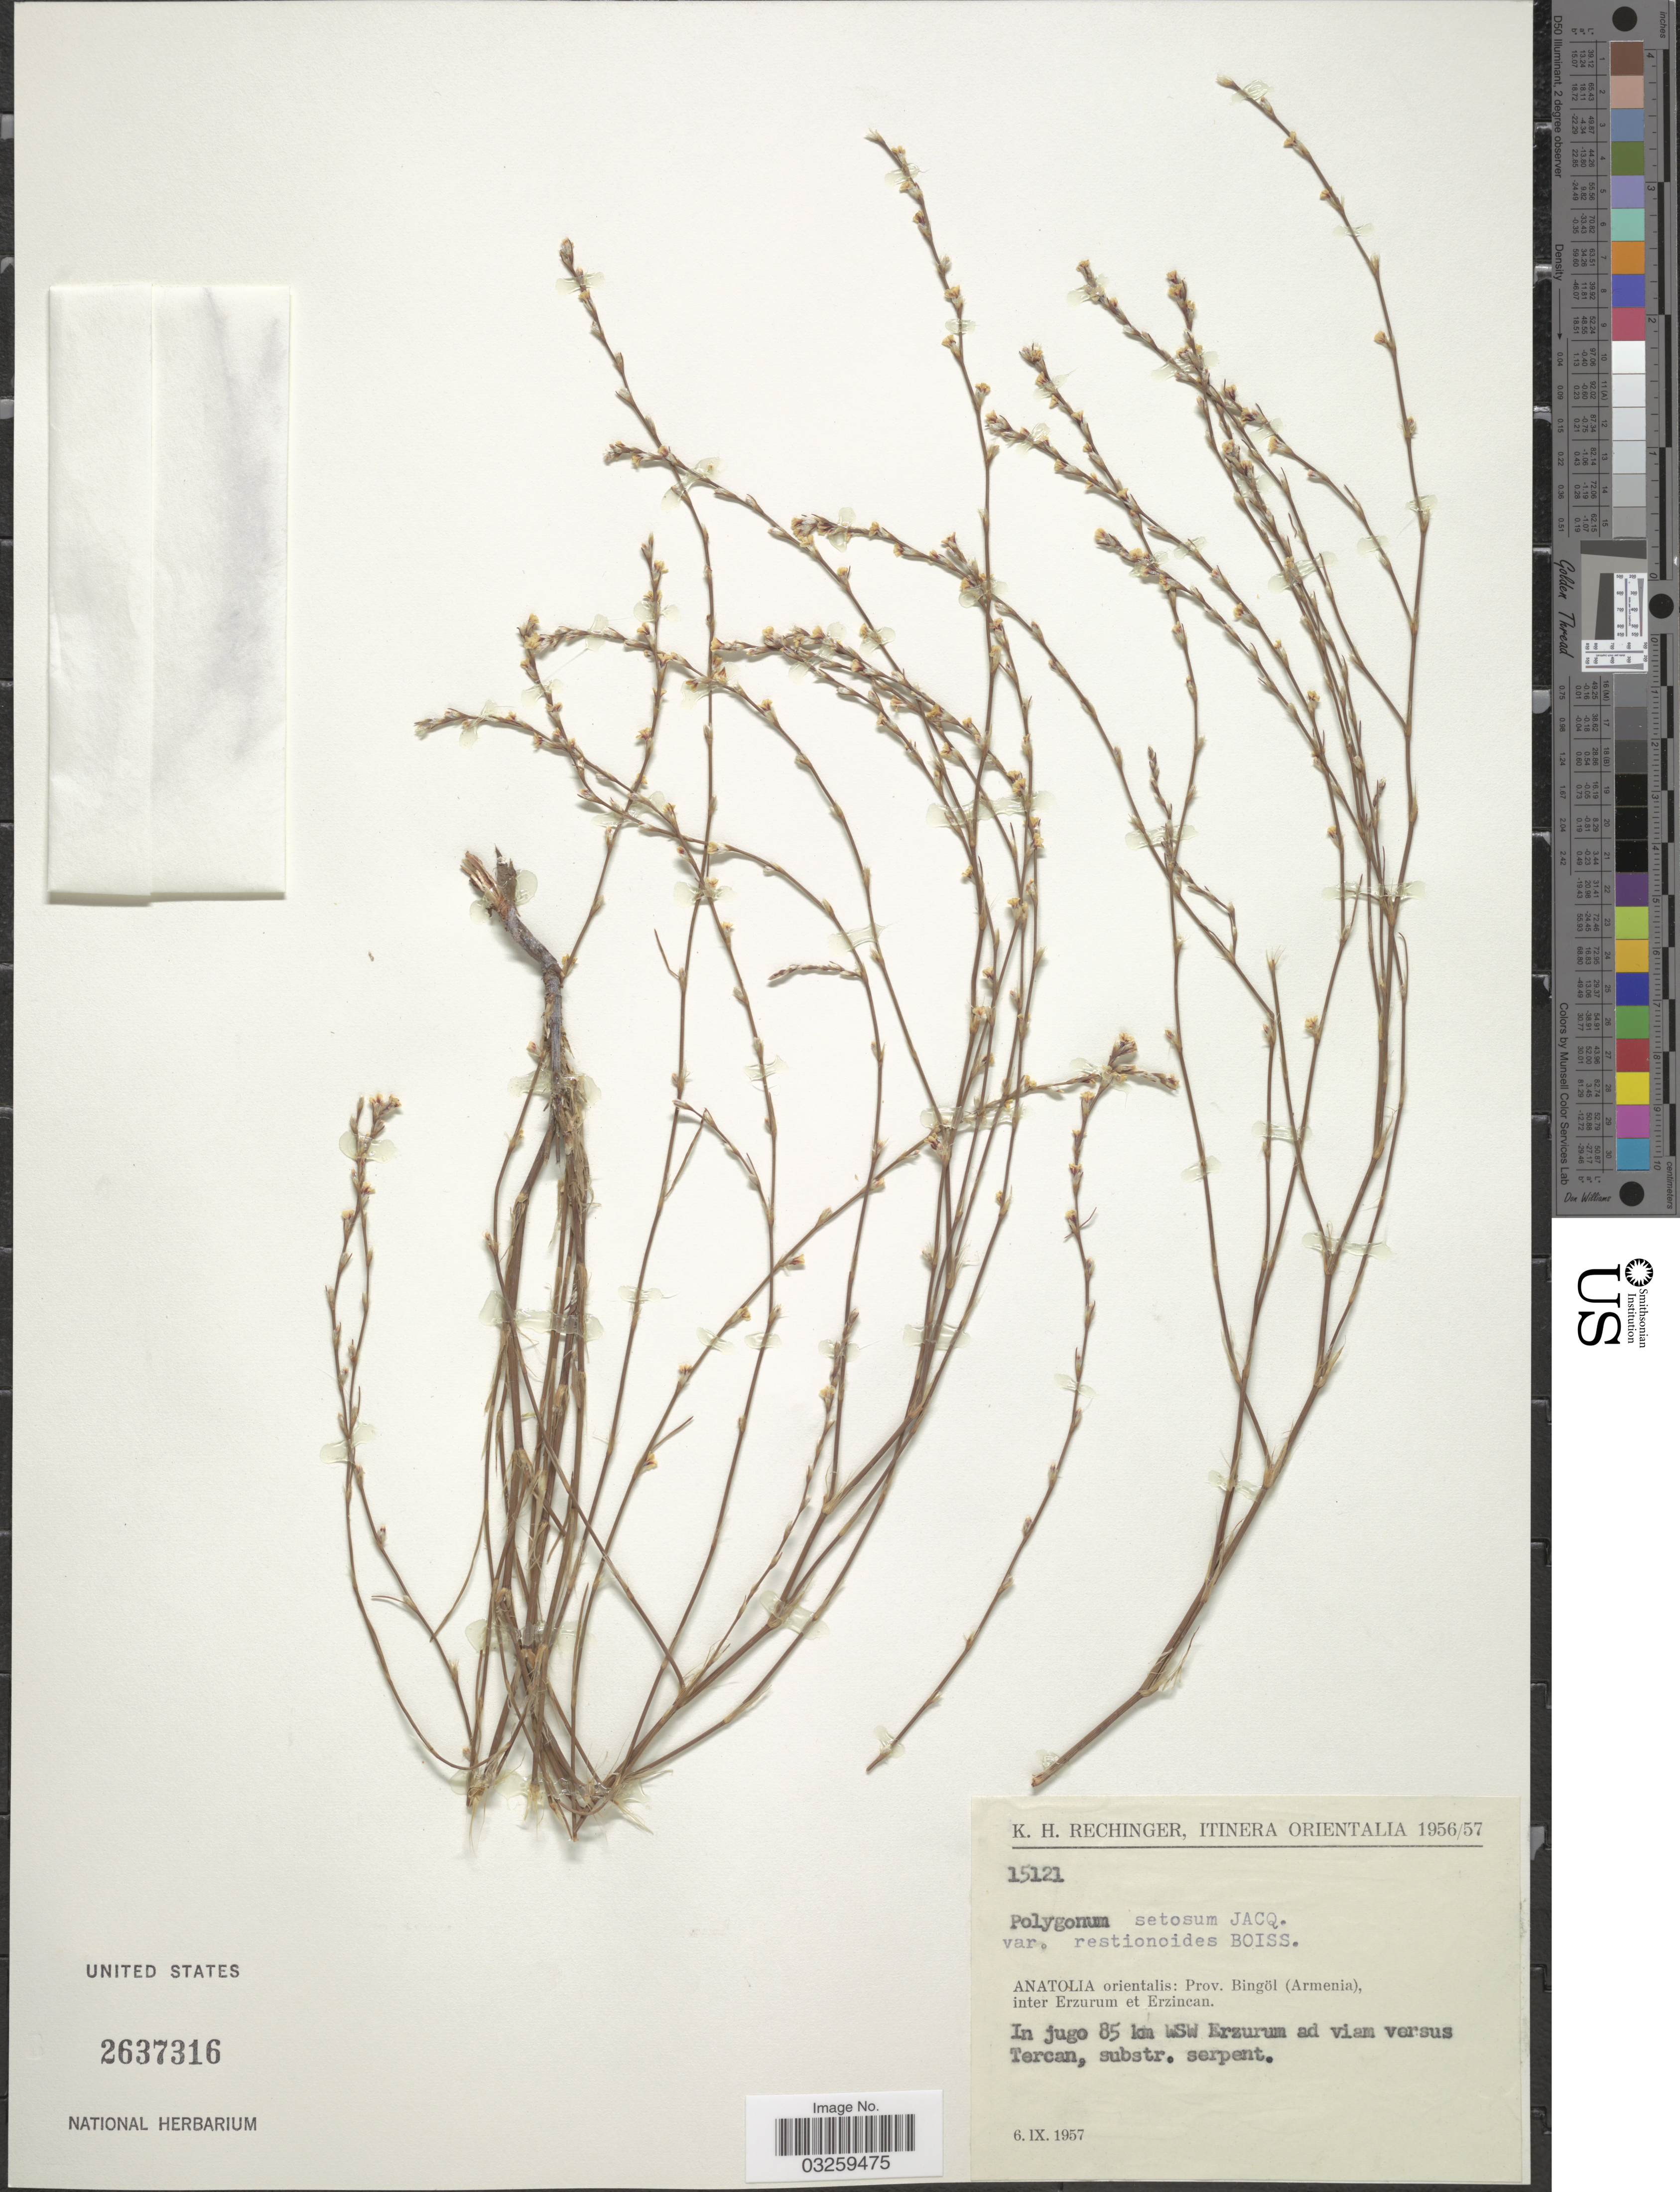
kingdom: Plantae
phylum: Tracheophyta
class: Magnoliopsida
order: Caryophyllales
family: Polygonaceae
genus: Polygonum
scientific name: Polygonum setosum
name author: Jacq.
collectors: K. H. Rechinger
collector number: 15121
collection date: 1957-09-06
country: Turkey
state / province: Bingol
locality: Itinera Orientalia, Anatolia orientalis: Prov. Bingöl (Armenia), inter Erzurum et Erzincan, In jugo 85 km WSW Erzurum ad viam versus Tercan.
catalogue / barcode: US 2637316